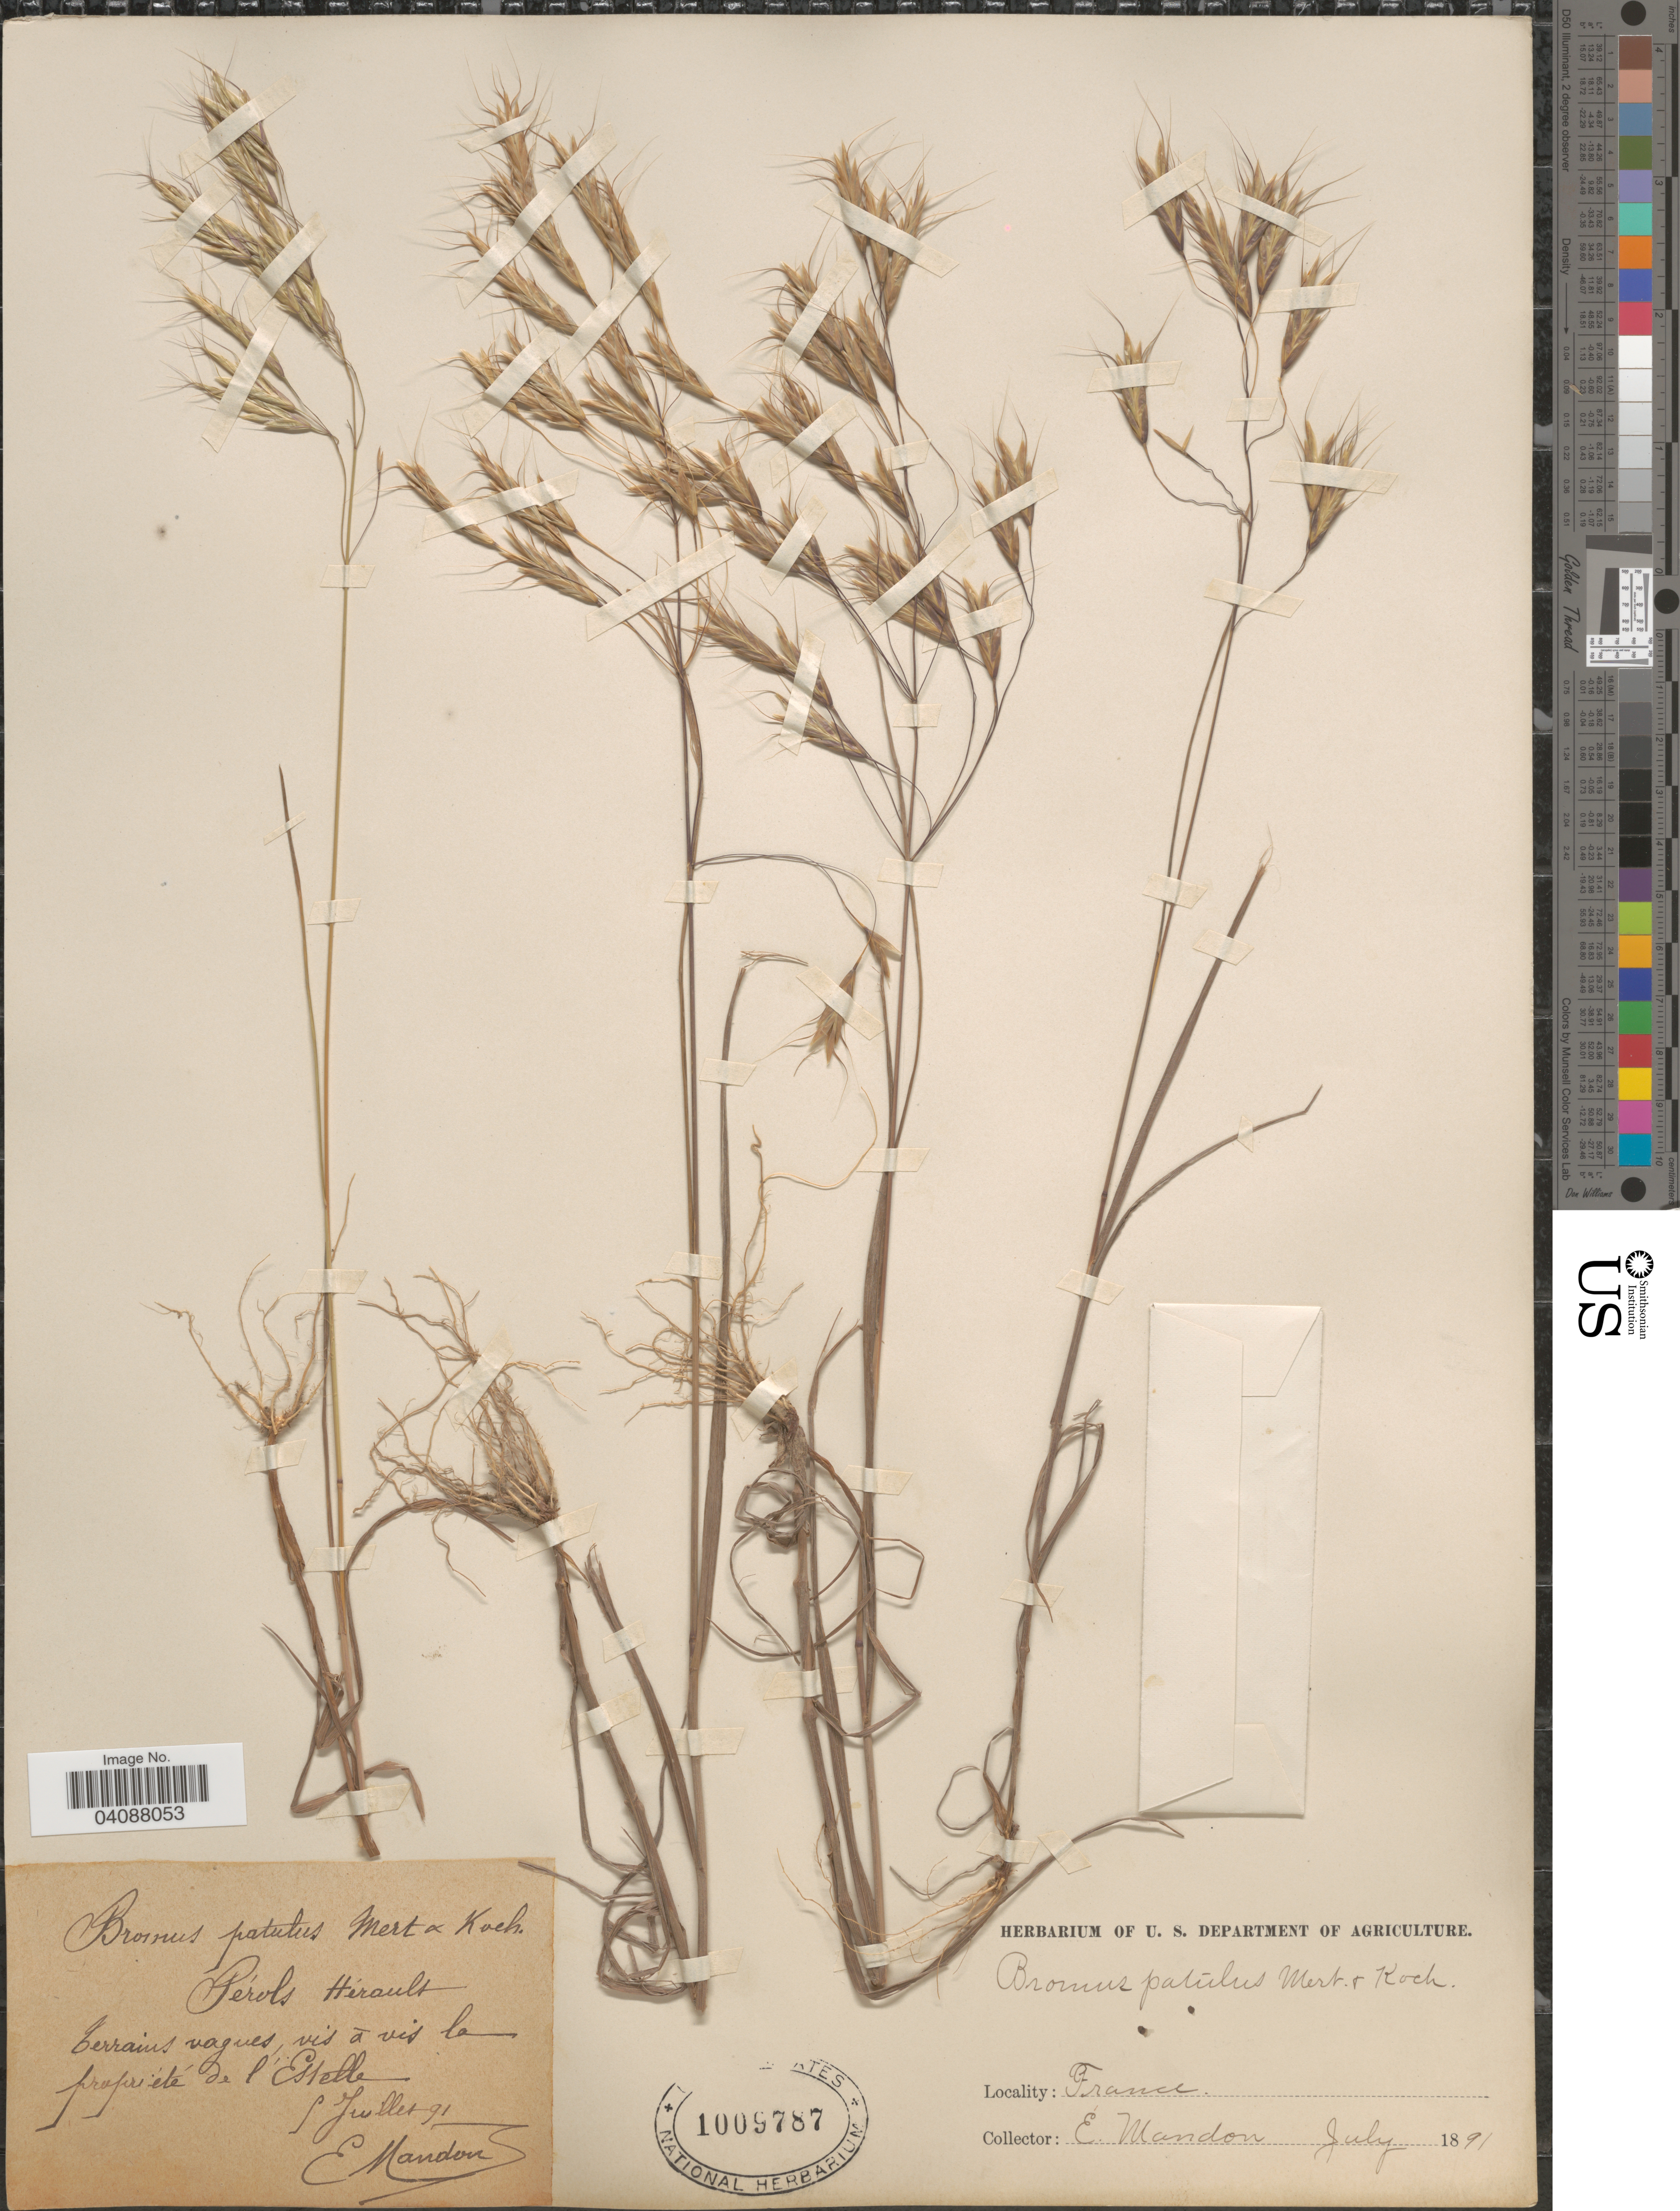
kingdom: Plantae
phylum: Tracheophyta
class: Liliopsida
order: Poales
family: Poaceae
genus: Bromus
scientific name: Bromus japonicus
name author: Houtt.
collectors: E. Mandon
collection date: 1891-07-05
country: France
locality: Pérols Hérault. Terrains vagues, vis à vis la praprieté de l' Estelle.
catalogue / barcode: US 1009787